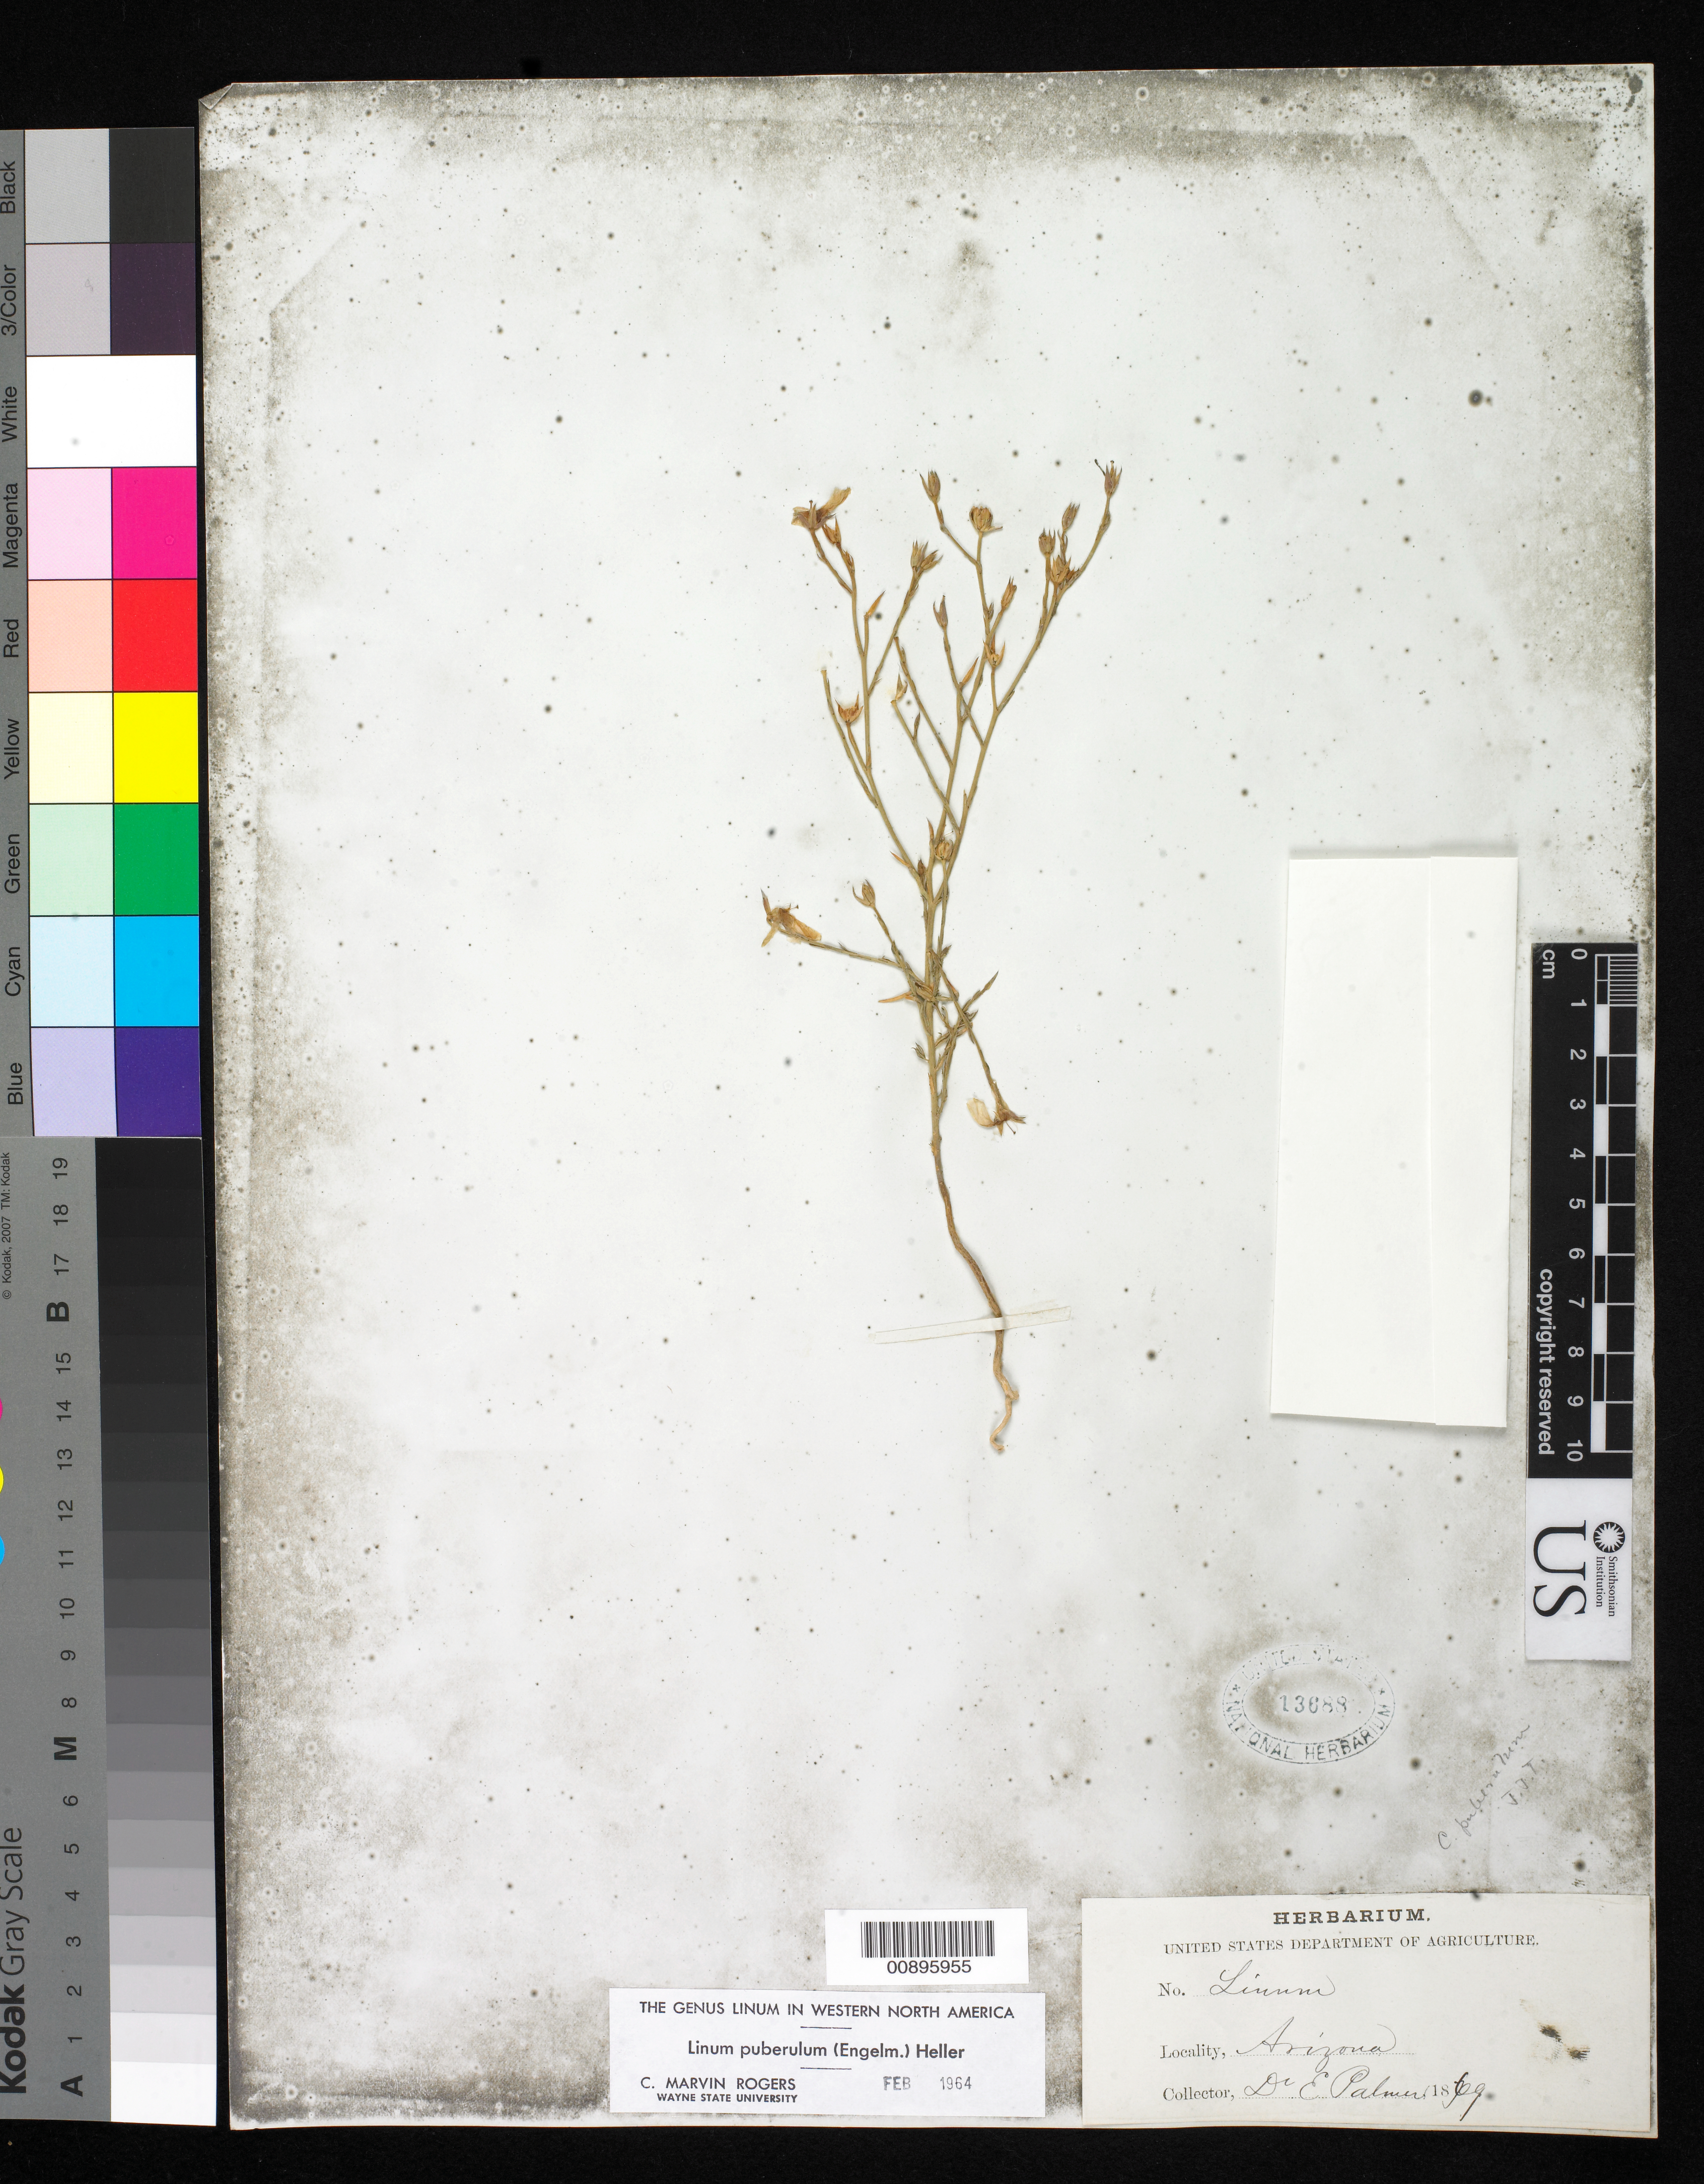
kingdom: Plantae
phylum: Tracheophyta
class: Magnoliopsida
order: Malpighiales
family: Linaceae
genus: Linum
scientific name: Linum puberulum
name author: (Engelm.) A. Heller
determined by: Rogers, C. M.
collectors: E. Palmer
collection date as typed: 1869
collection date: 1869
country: United States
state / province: Arizona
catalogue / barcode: US 13688